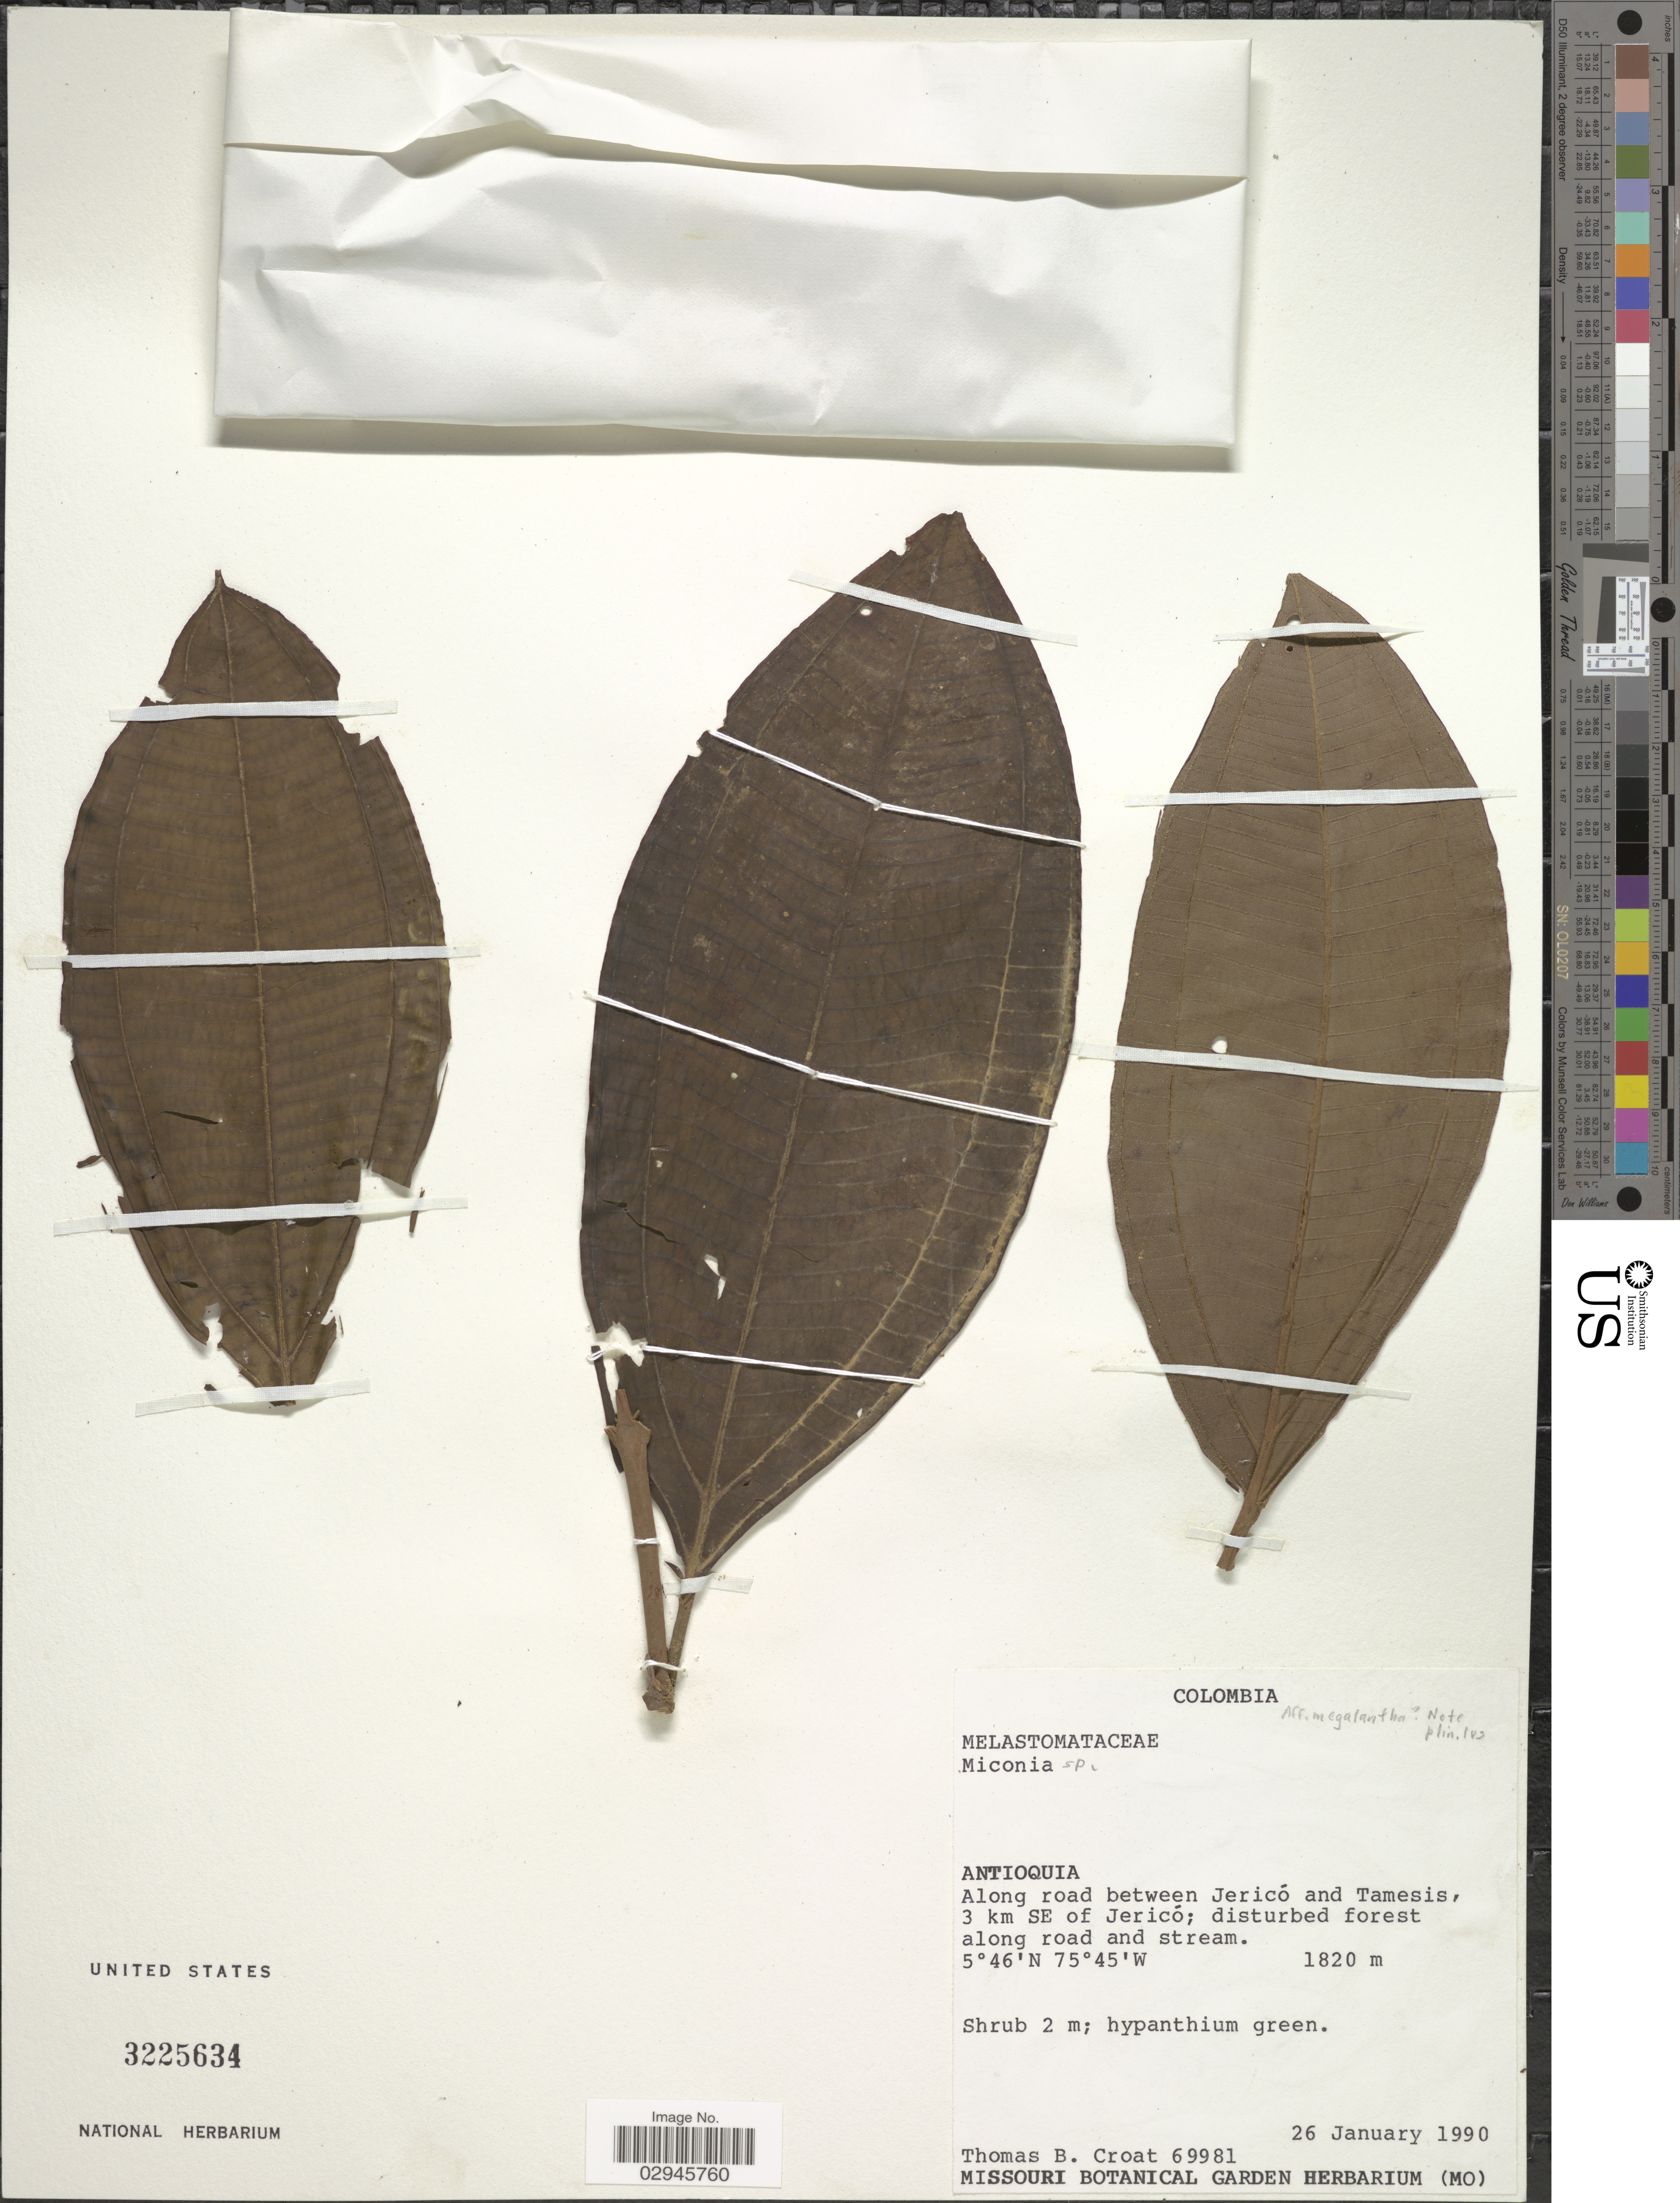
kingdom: Plantae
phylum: Tracheophyta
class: Magnoliopsida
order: Myrtales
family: Melastomataceae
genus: Miconia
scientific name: Miconia sp.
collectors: T. B. Croat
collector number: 69981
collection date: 1990-01-26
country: Colombia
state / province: Antioquia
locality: Along road between Jericó and Tamesis, 3 km SE of Jericó.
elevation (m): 1820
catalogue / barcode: US 3225634